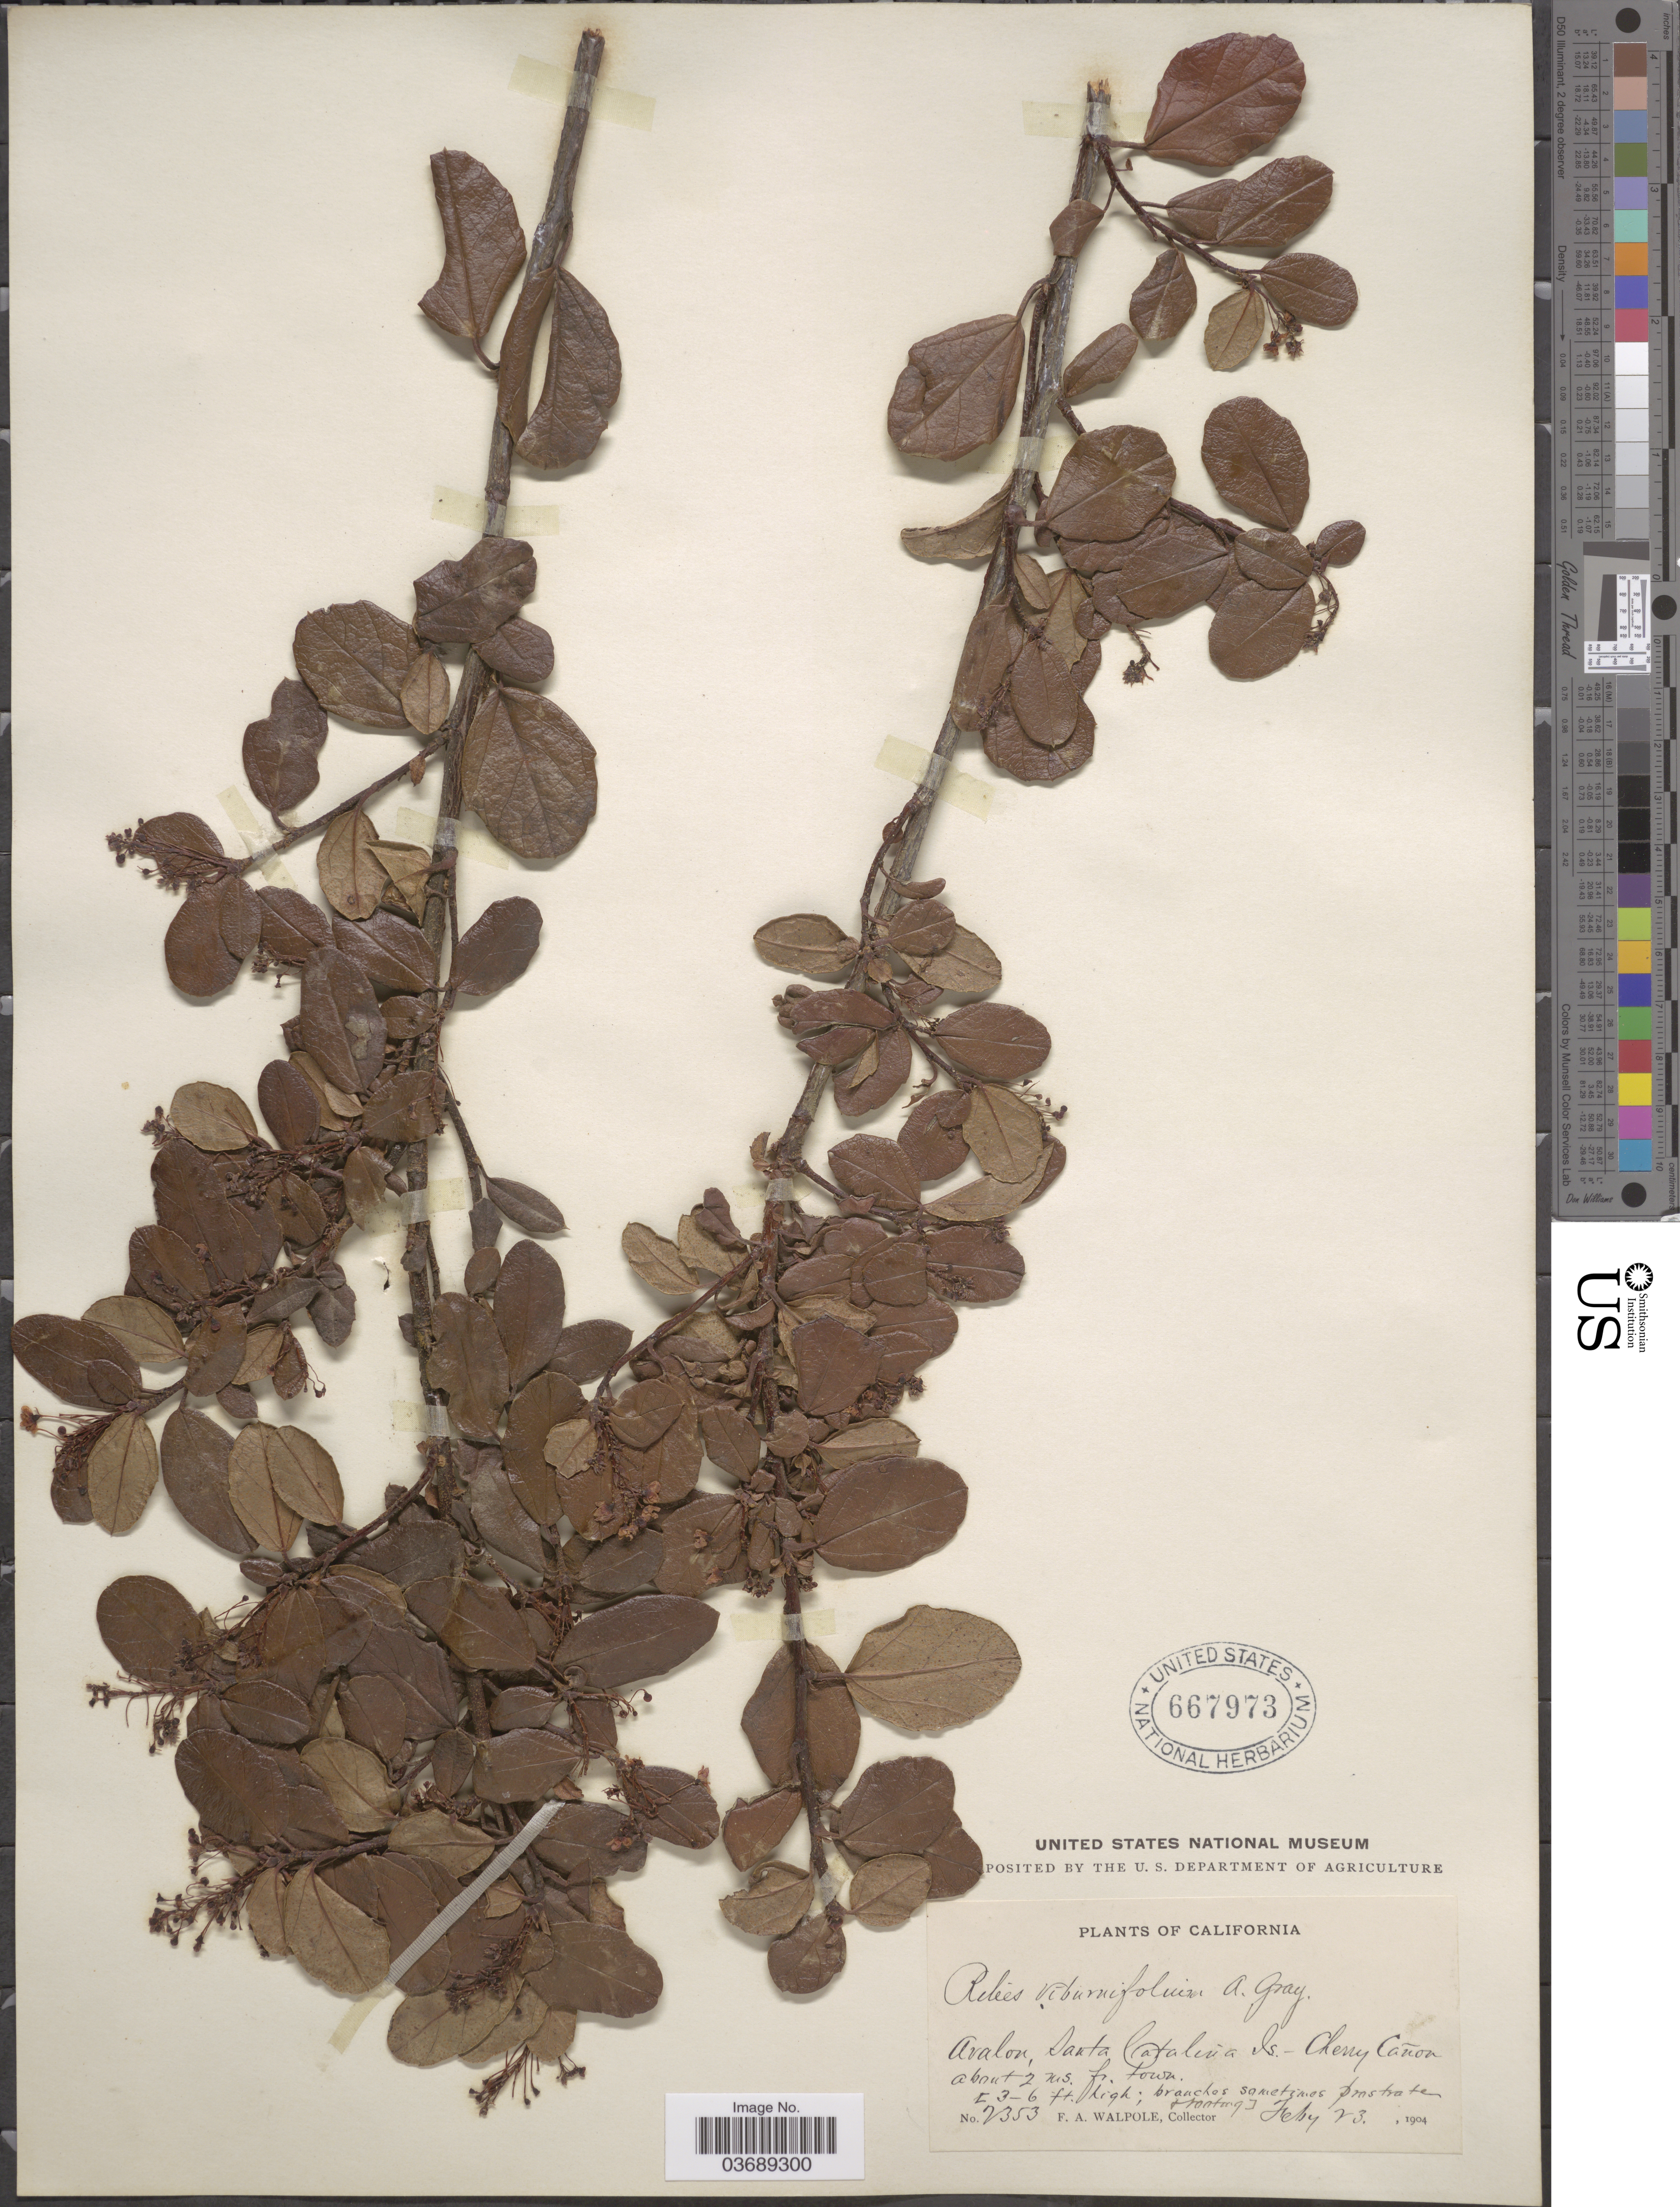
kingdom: Plantae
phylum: Tracheophyta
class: Magnoliopsida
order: Saxifragales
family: Grossulariaceae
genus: Ribes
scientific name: Ribes viburnifolium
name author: A. Gray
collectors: F. Walpole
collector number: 2353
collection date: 1904-02-23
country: United States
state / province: California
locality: Avalon, Santa Catalina Is. Cherry Cañon, about 2 ms. fr. town.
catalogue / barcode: US 667973